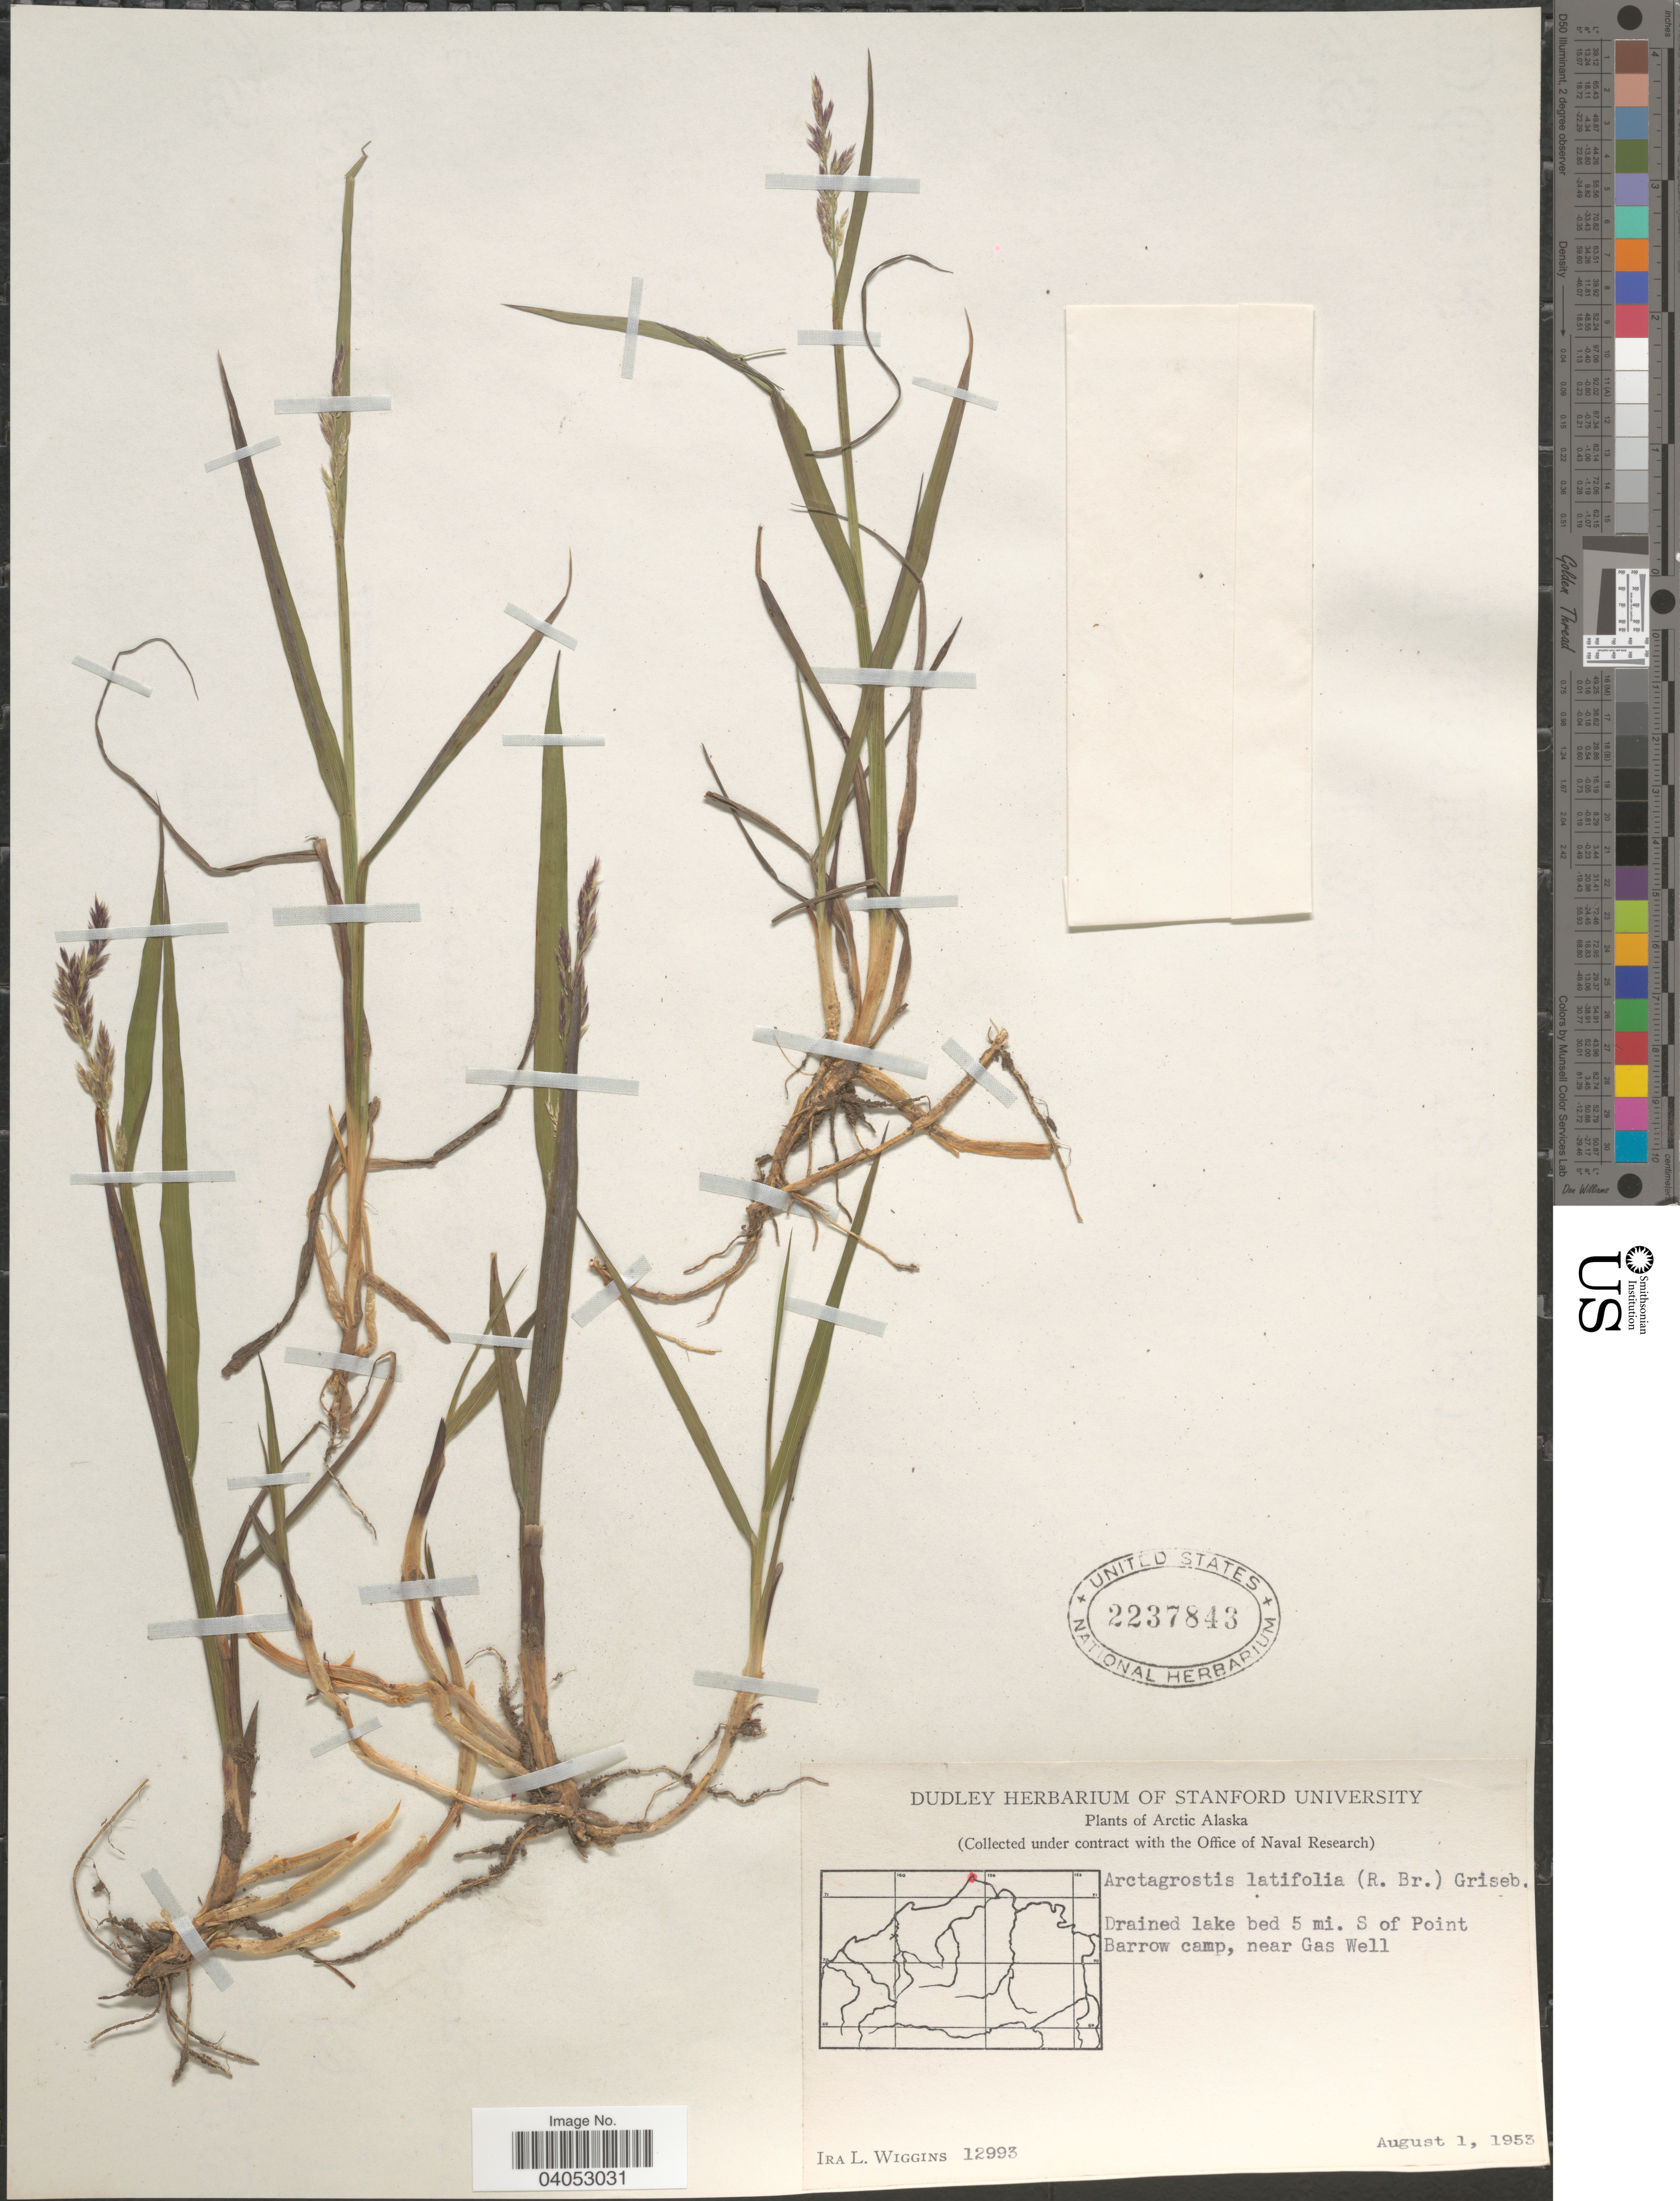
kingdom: Plantae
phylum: Tracheophyta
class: Liliopsida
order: Poales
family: Poaceae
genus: Arctagrostis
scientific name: Arctagrostis latifolia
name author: (R. Br.) Griseb.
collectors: I. L. Wiggins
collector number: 12993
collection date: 1953-08-01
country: United States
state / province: Alaska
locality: Arctic Alaska. Drained lake bed 5 mi. S of Point Barrow camp, near Gas Well.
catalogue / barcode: US 2237843